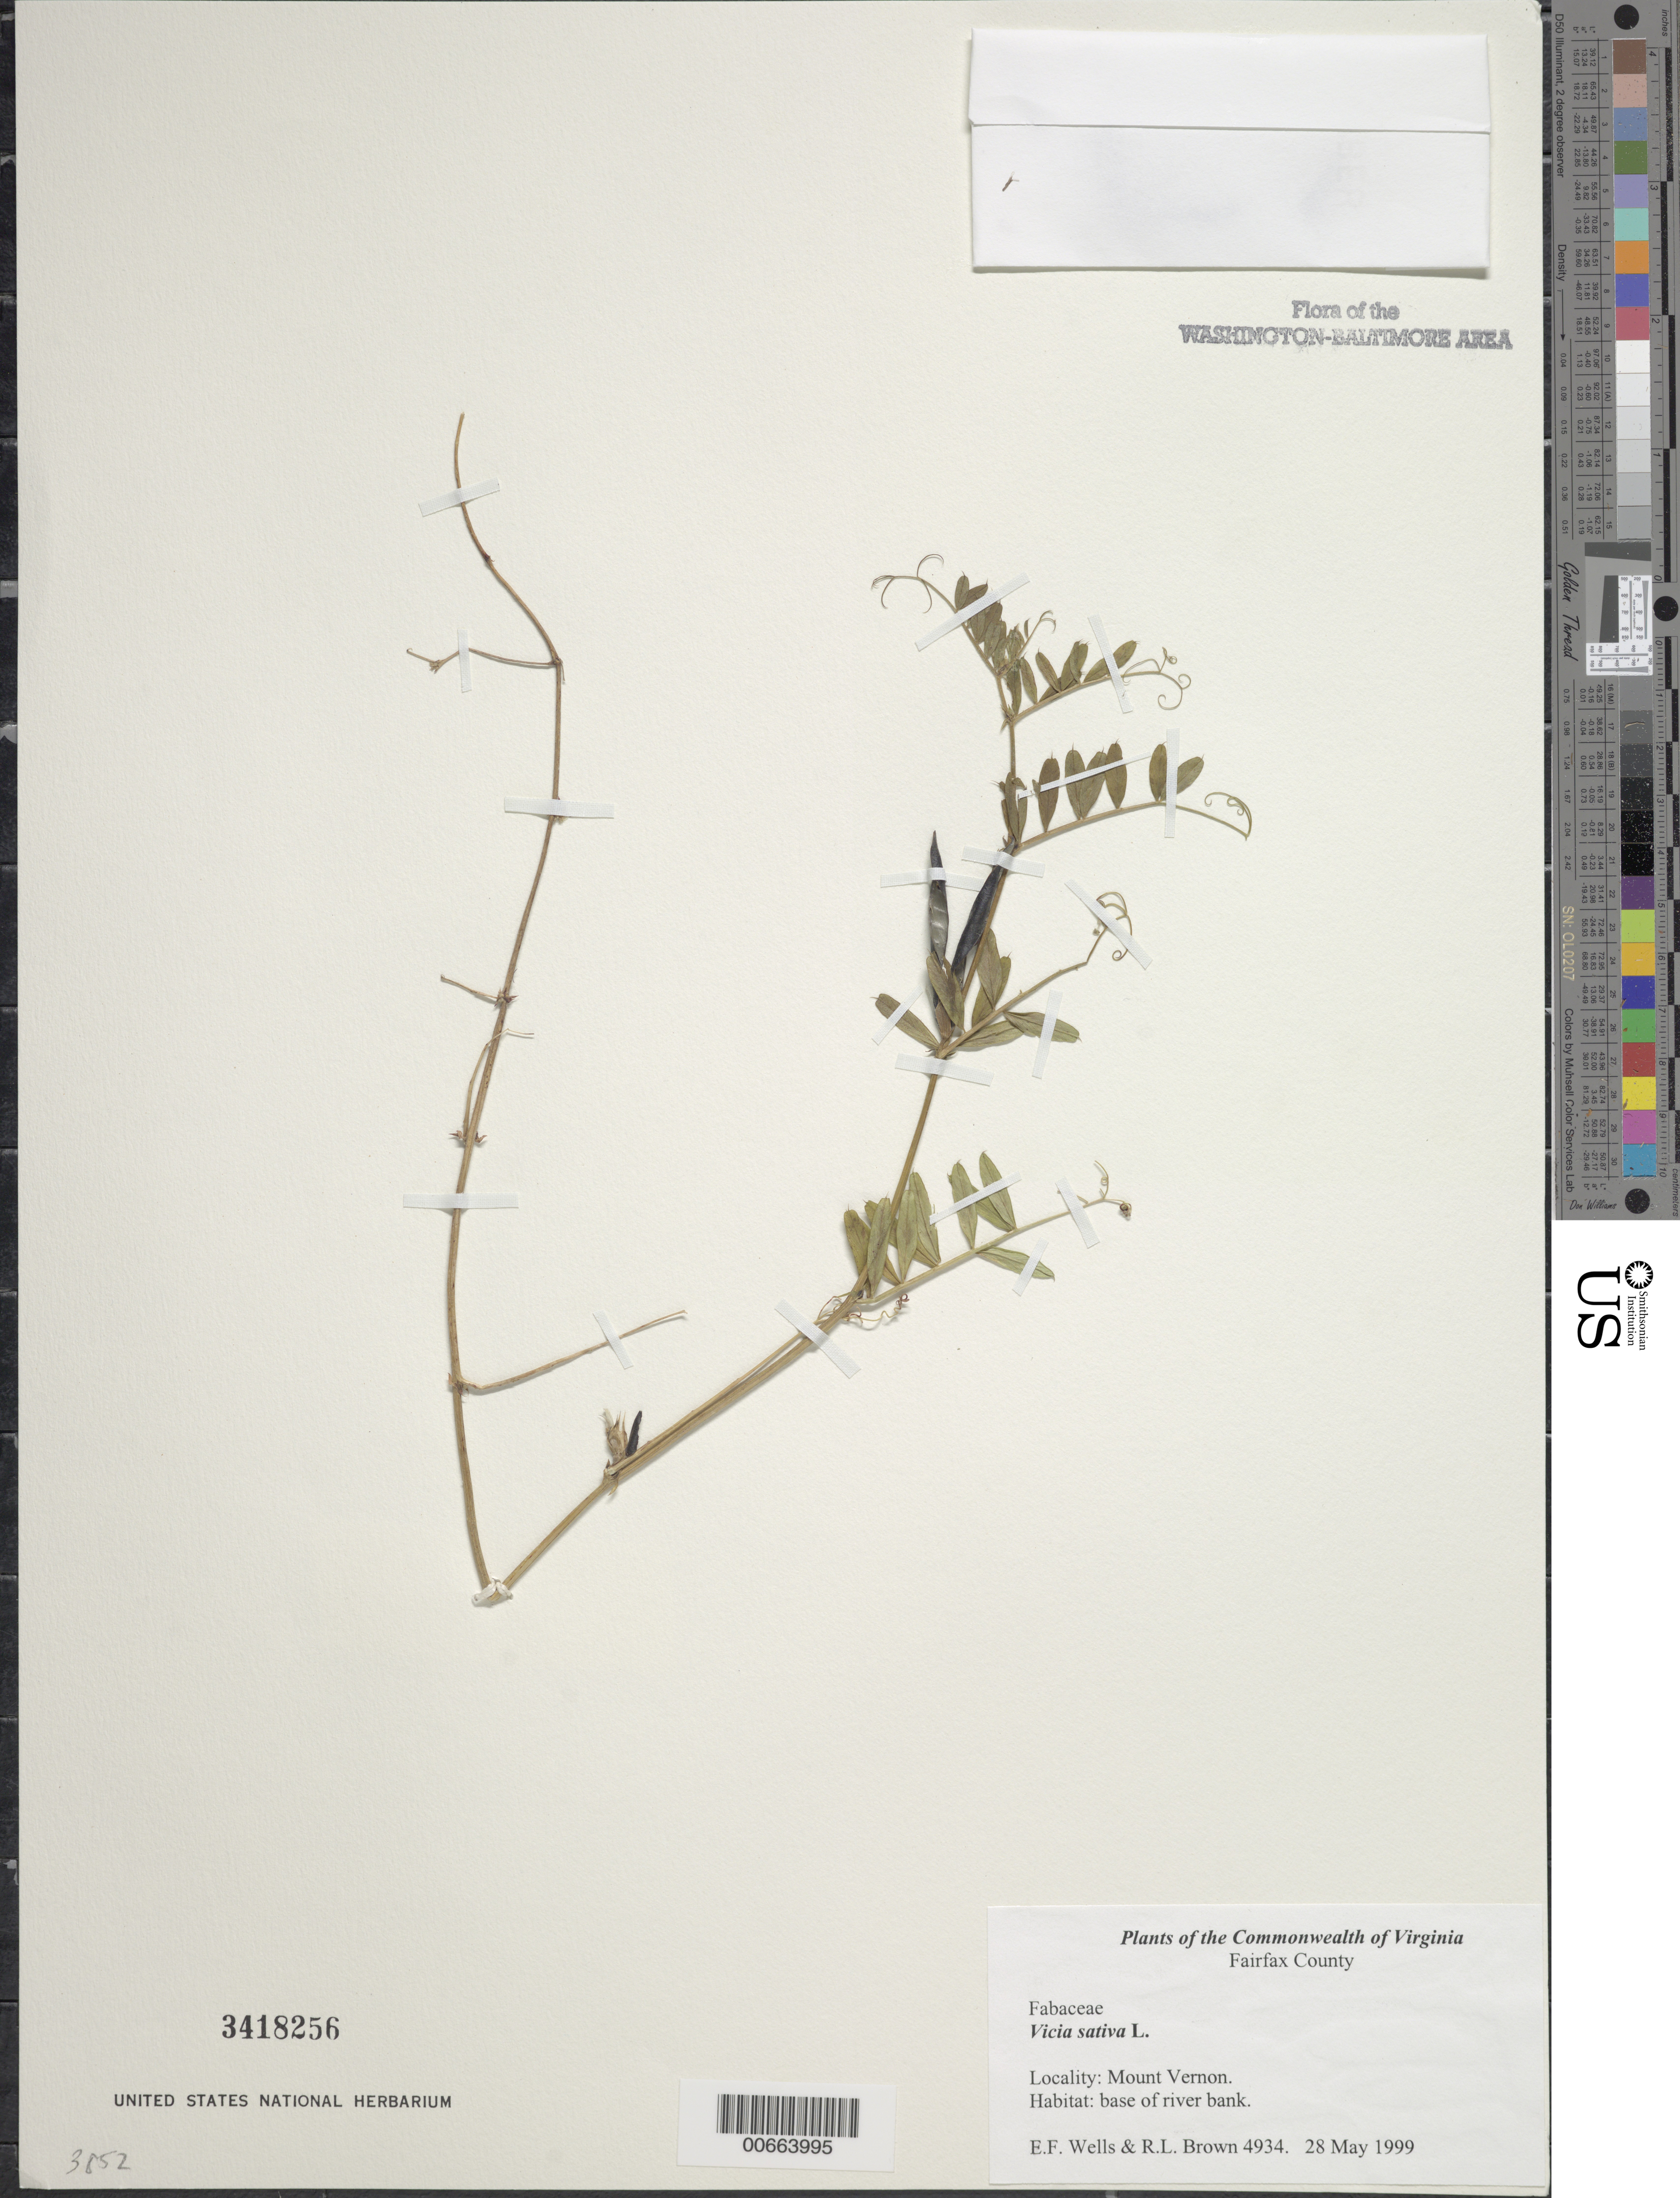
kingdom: Plantae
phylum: Tracheophyta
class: Magnoliopsida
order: Fabales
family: Fabaceae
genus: Vicia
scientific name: Vicia sativa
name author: L.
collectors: E. F. Wells & R. L. Brown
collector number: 4934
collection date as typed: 28 May 1999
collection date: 1999-05-28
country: United States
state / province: Virginia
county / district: Fairfax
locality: Mount Vernon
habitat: base of river bank.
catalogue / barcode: US 3418256